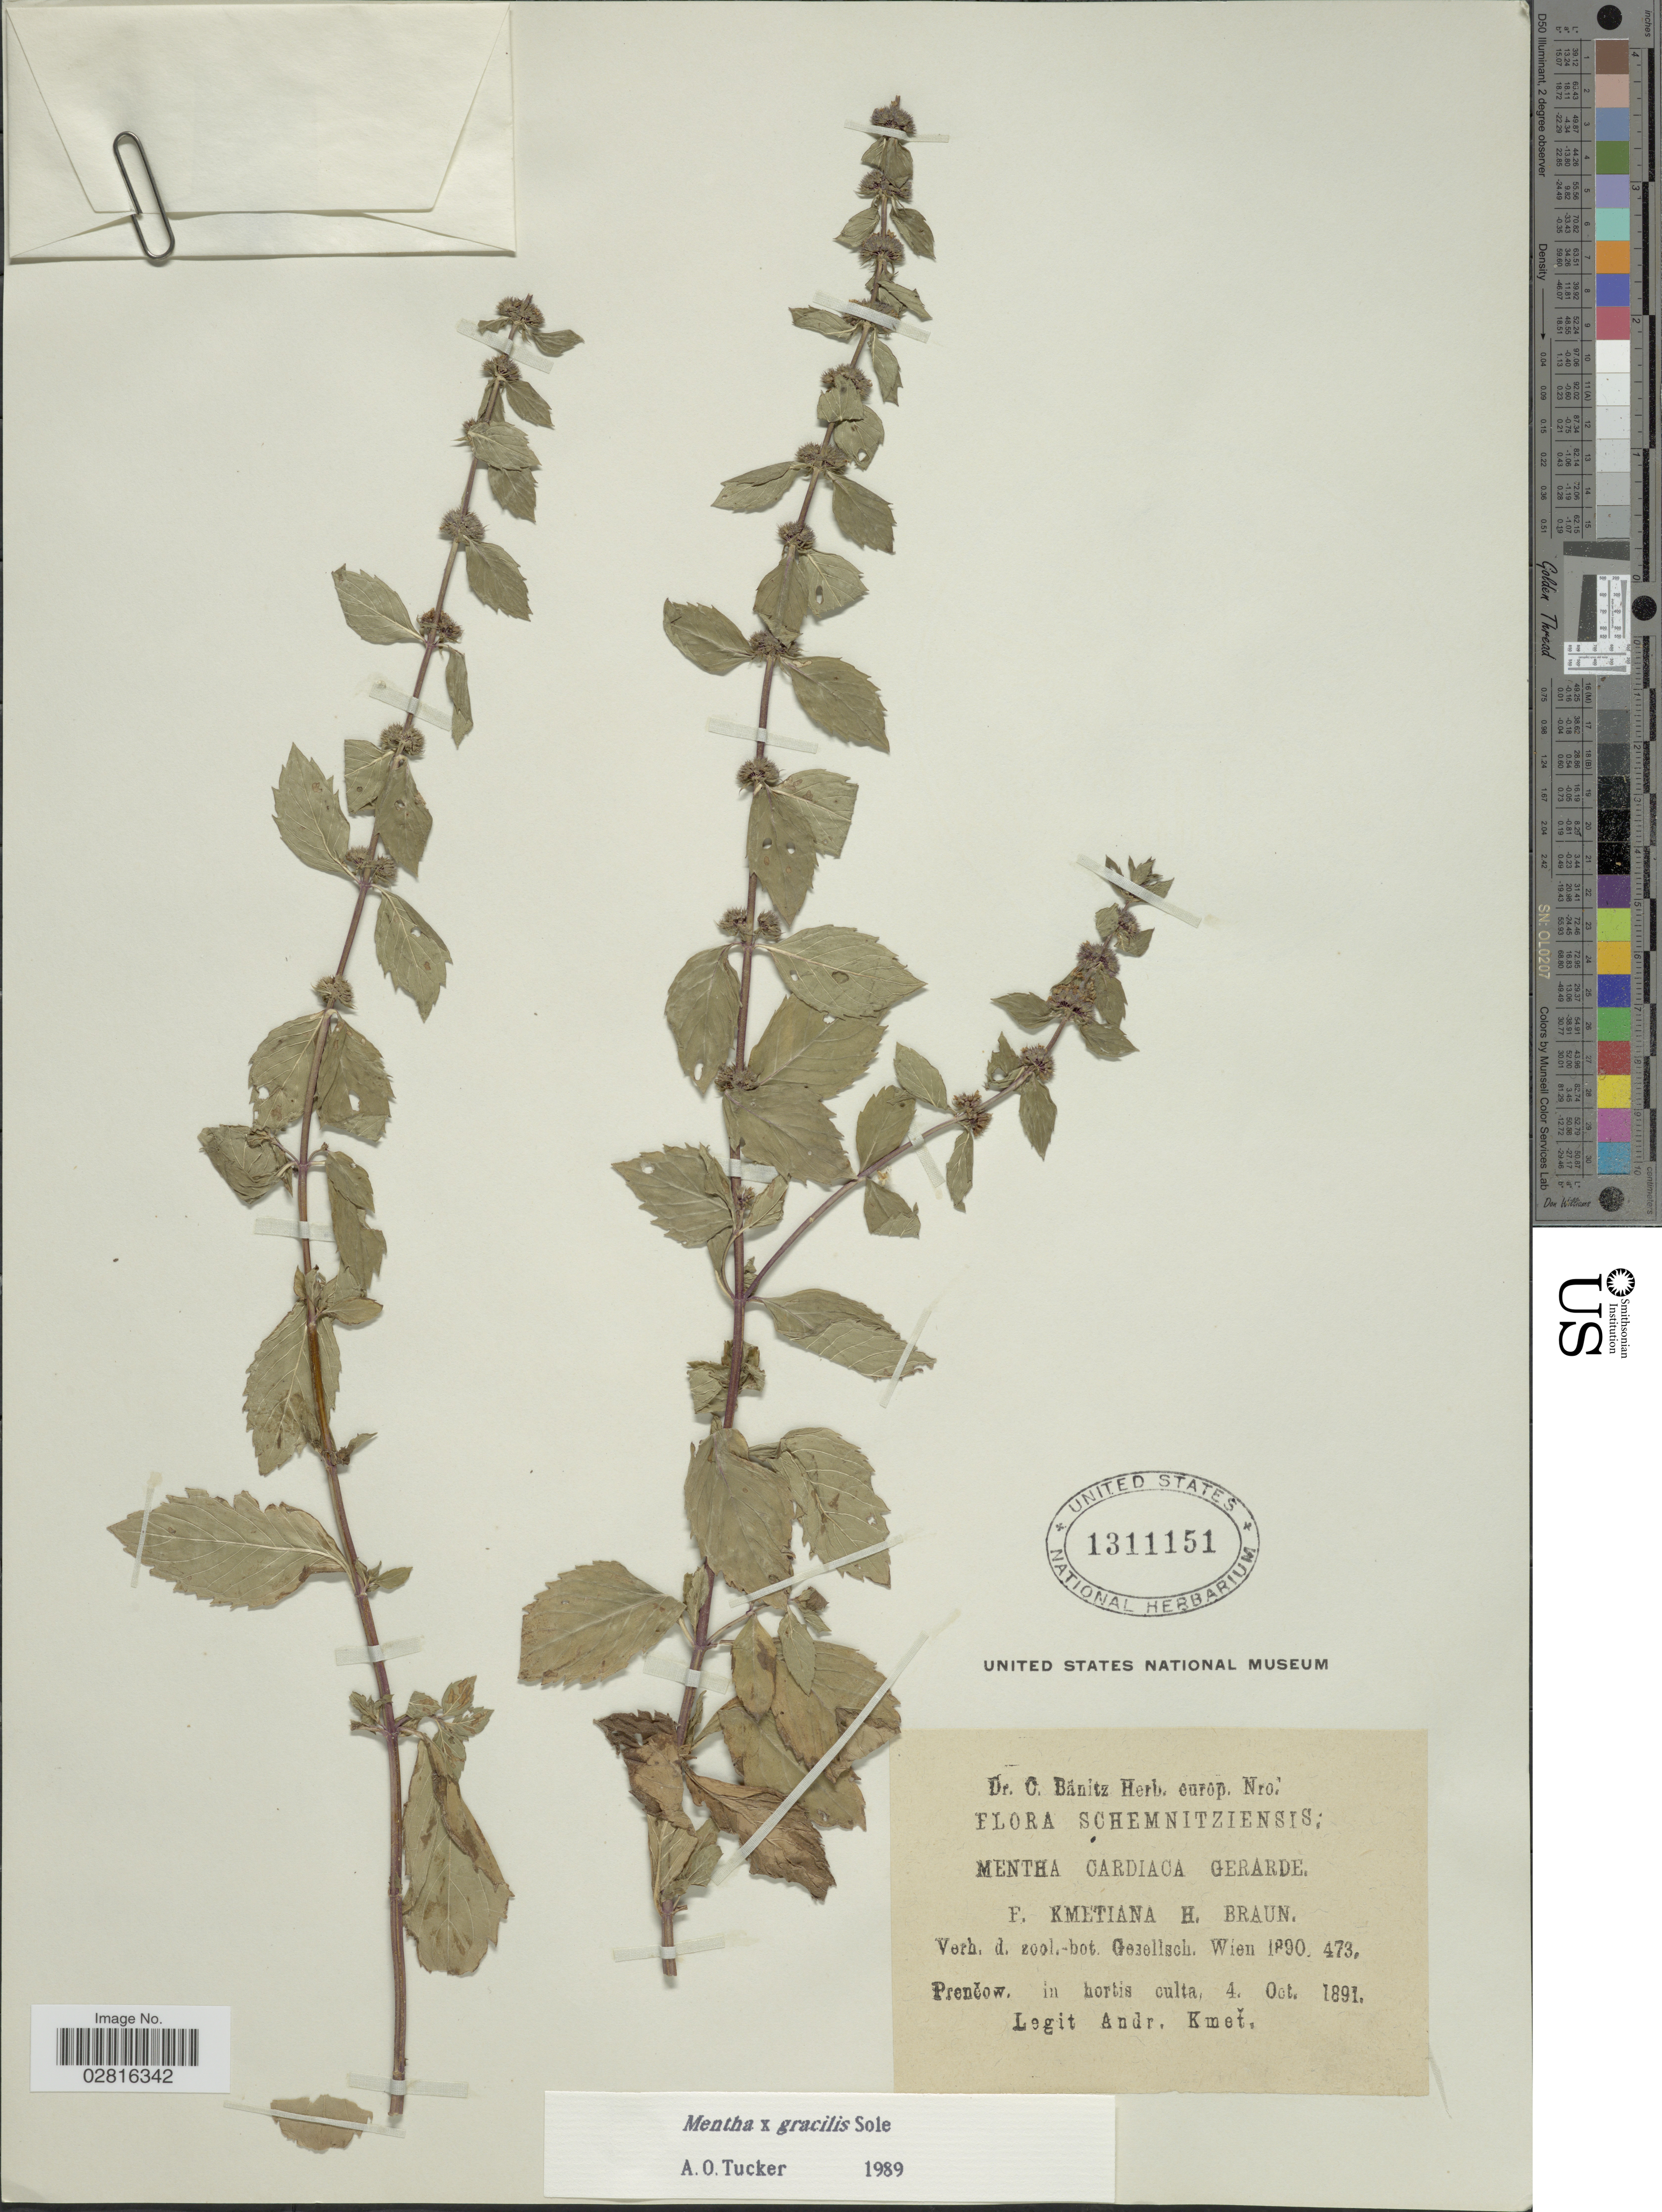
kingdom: Plantae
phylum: Tracheophyta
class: Magnoliopsida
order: Lamiales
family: Lamiaceae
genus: Mentha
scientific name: Mentha x gracilis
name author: Sole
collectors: A. Kmet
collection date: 1891-10-04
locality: Schemnitziensis. Prencow, in hortis culta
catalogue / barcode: US 1311151